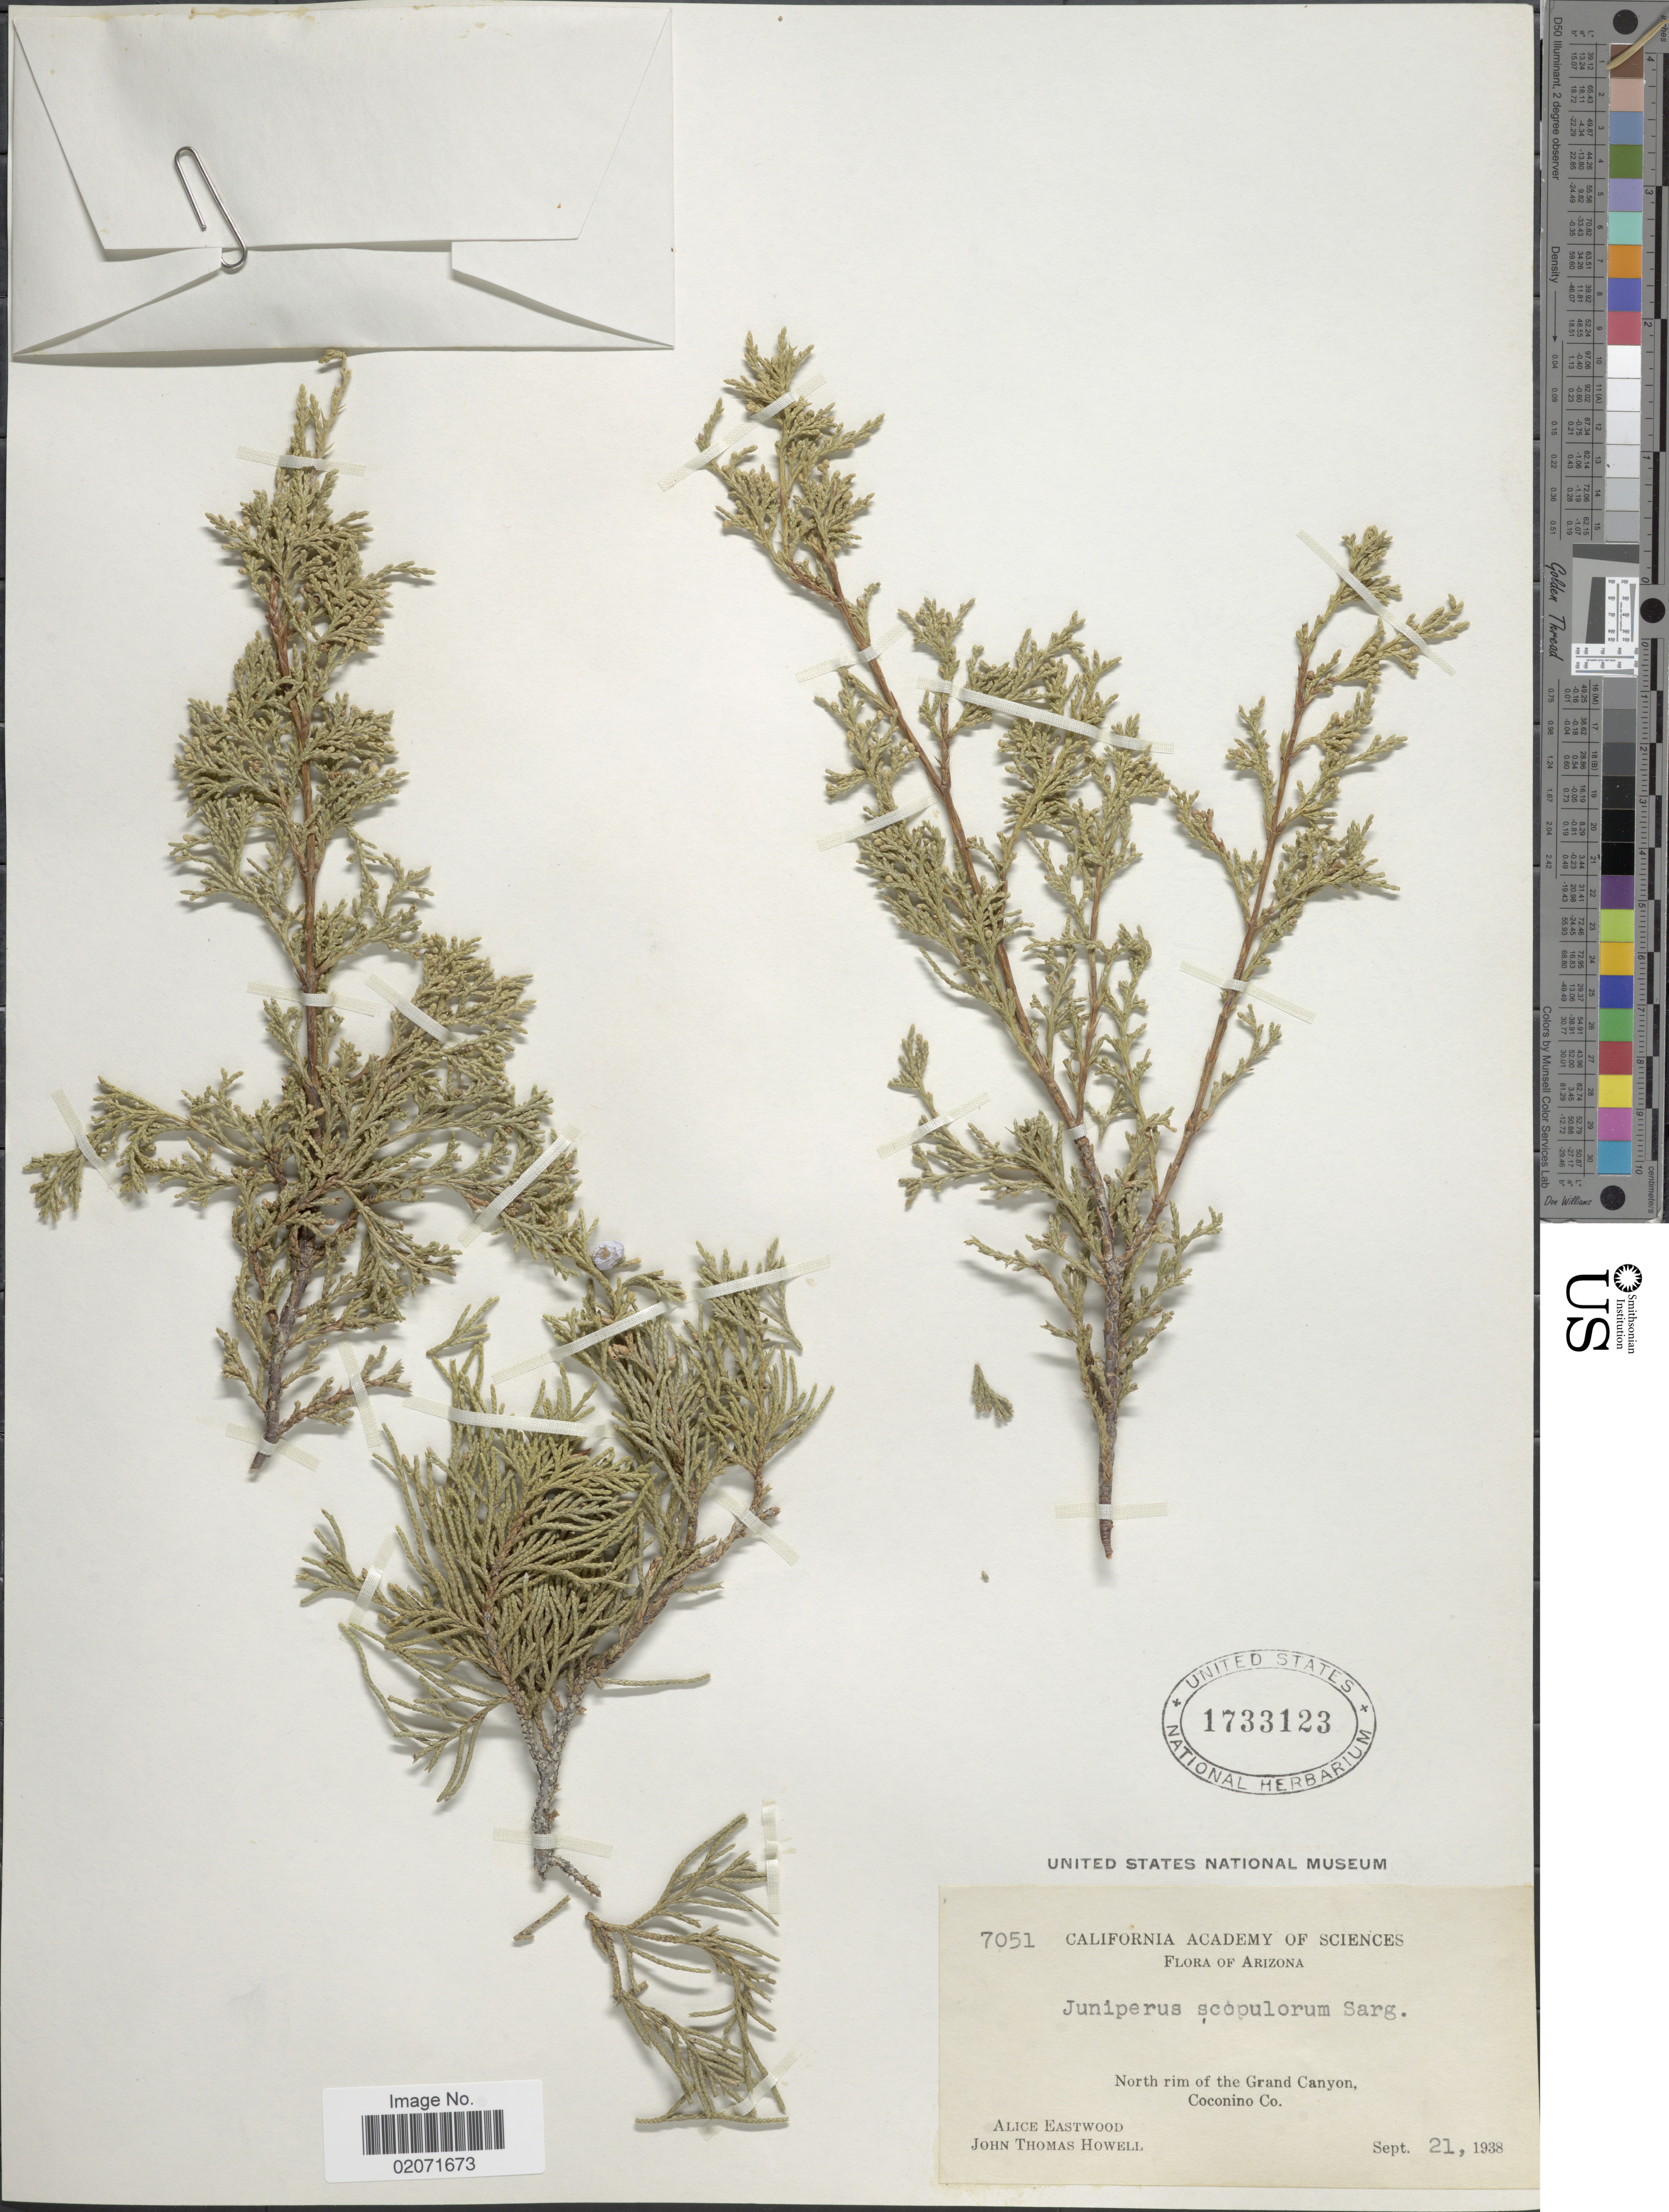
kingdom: Plantae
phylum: Tracheophyta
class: Pinopsida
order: Pinales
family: Cupressaceae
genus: Juniperus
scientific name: Juniperus scopulorum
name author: Sarg.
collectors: A. Eastwood & J. T. Howell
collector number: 7051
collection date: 1938-09-21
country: United States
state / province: Arizona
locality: North rim of the Grand Canyon, Coconino Co.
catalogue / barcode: US 1733123